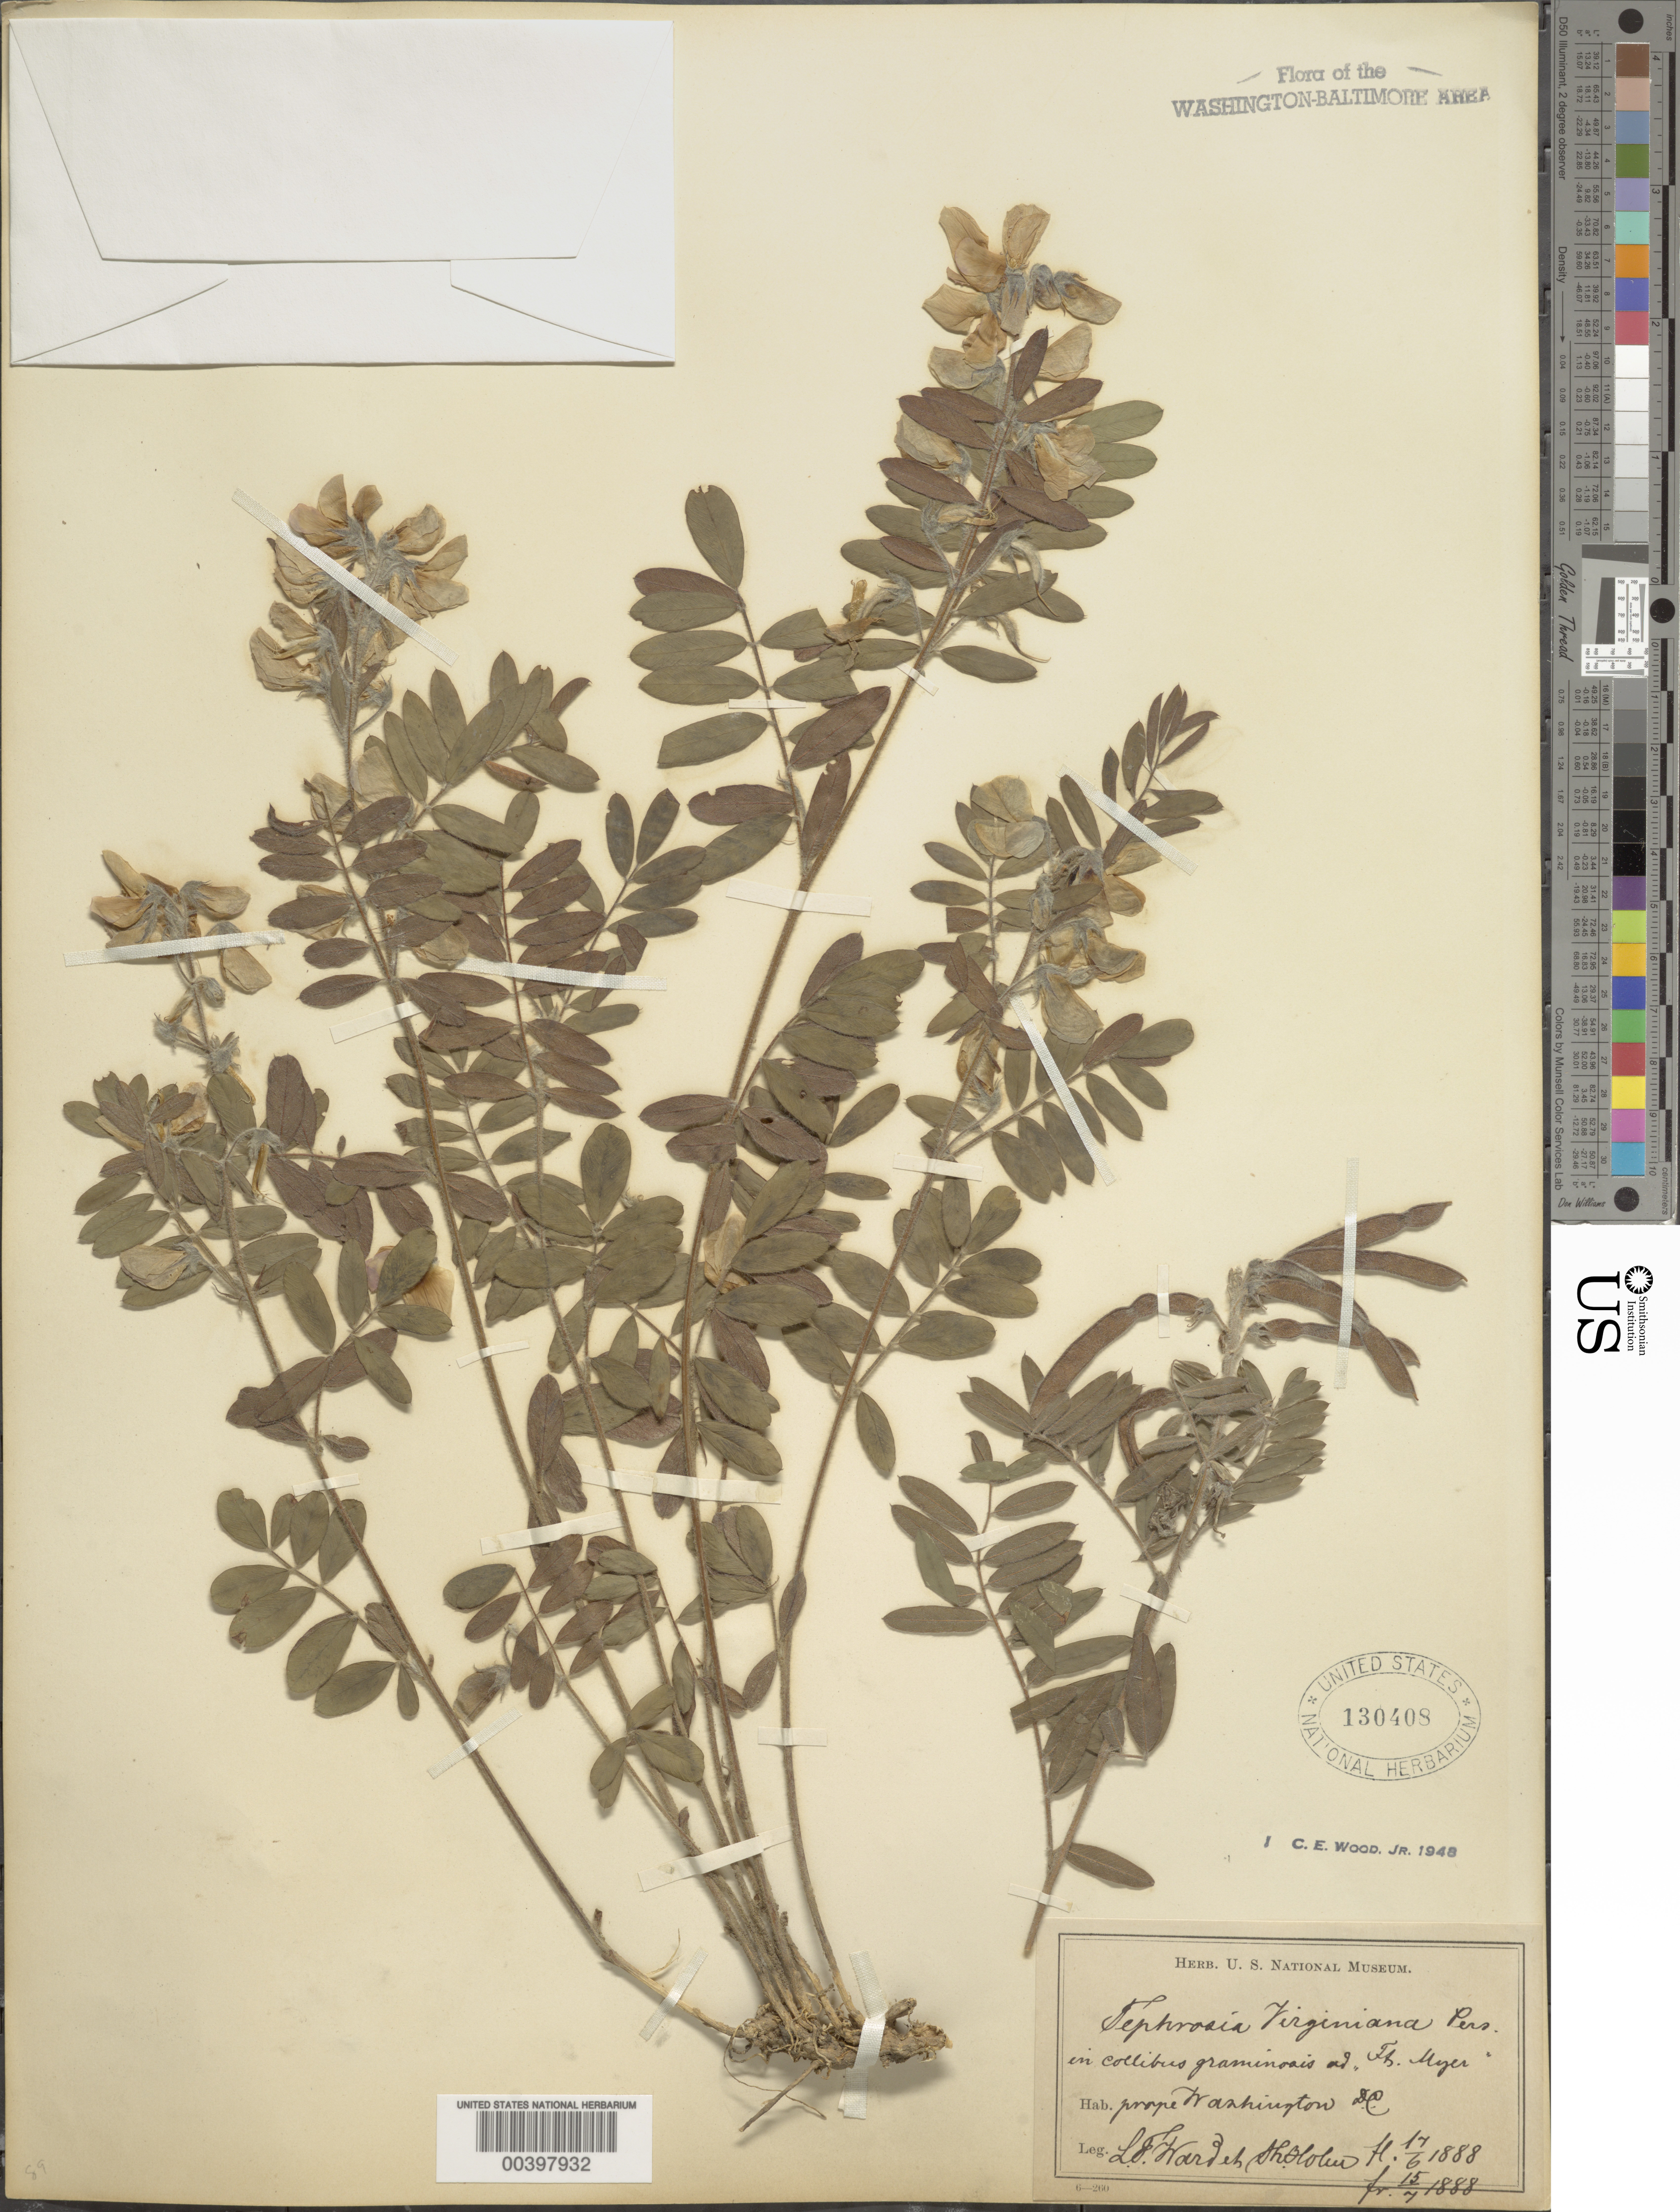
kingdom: Plantae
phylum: Tracheophyta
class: Magnoliopsida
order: Fabales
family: Fabaceae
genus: Tephrosia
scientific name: Tephrosia virginiana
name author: (L.) Pers.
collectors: L. F. Ward & S. H. Holm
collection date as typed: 17 Jun 1888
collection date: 1888-06-17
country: United States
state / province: Virginia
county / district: Arlington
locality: Fort Myers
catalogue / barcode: US 130408